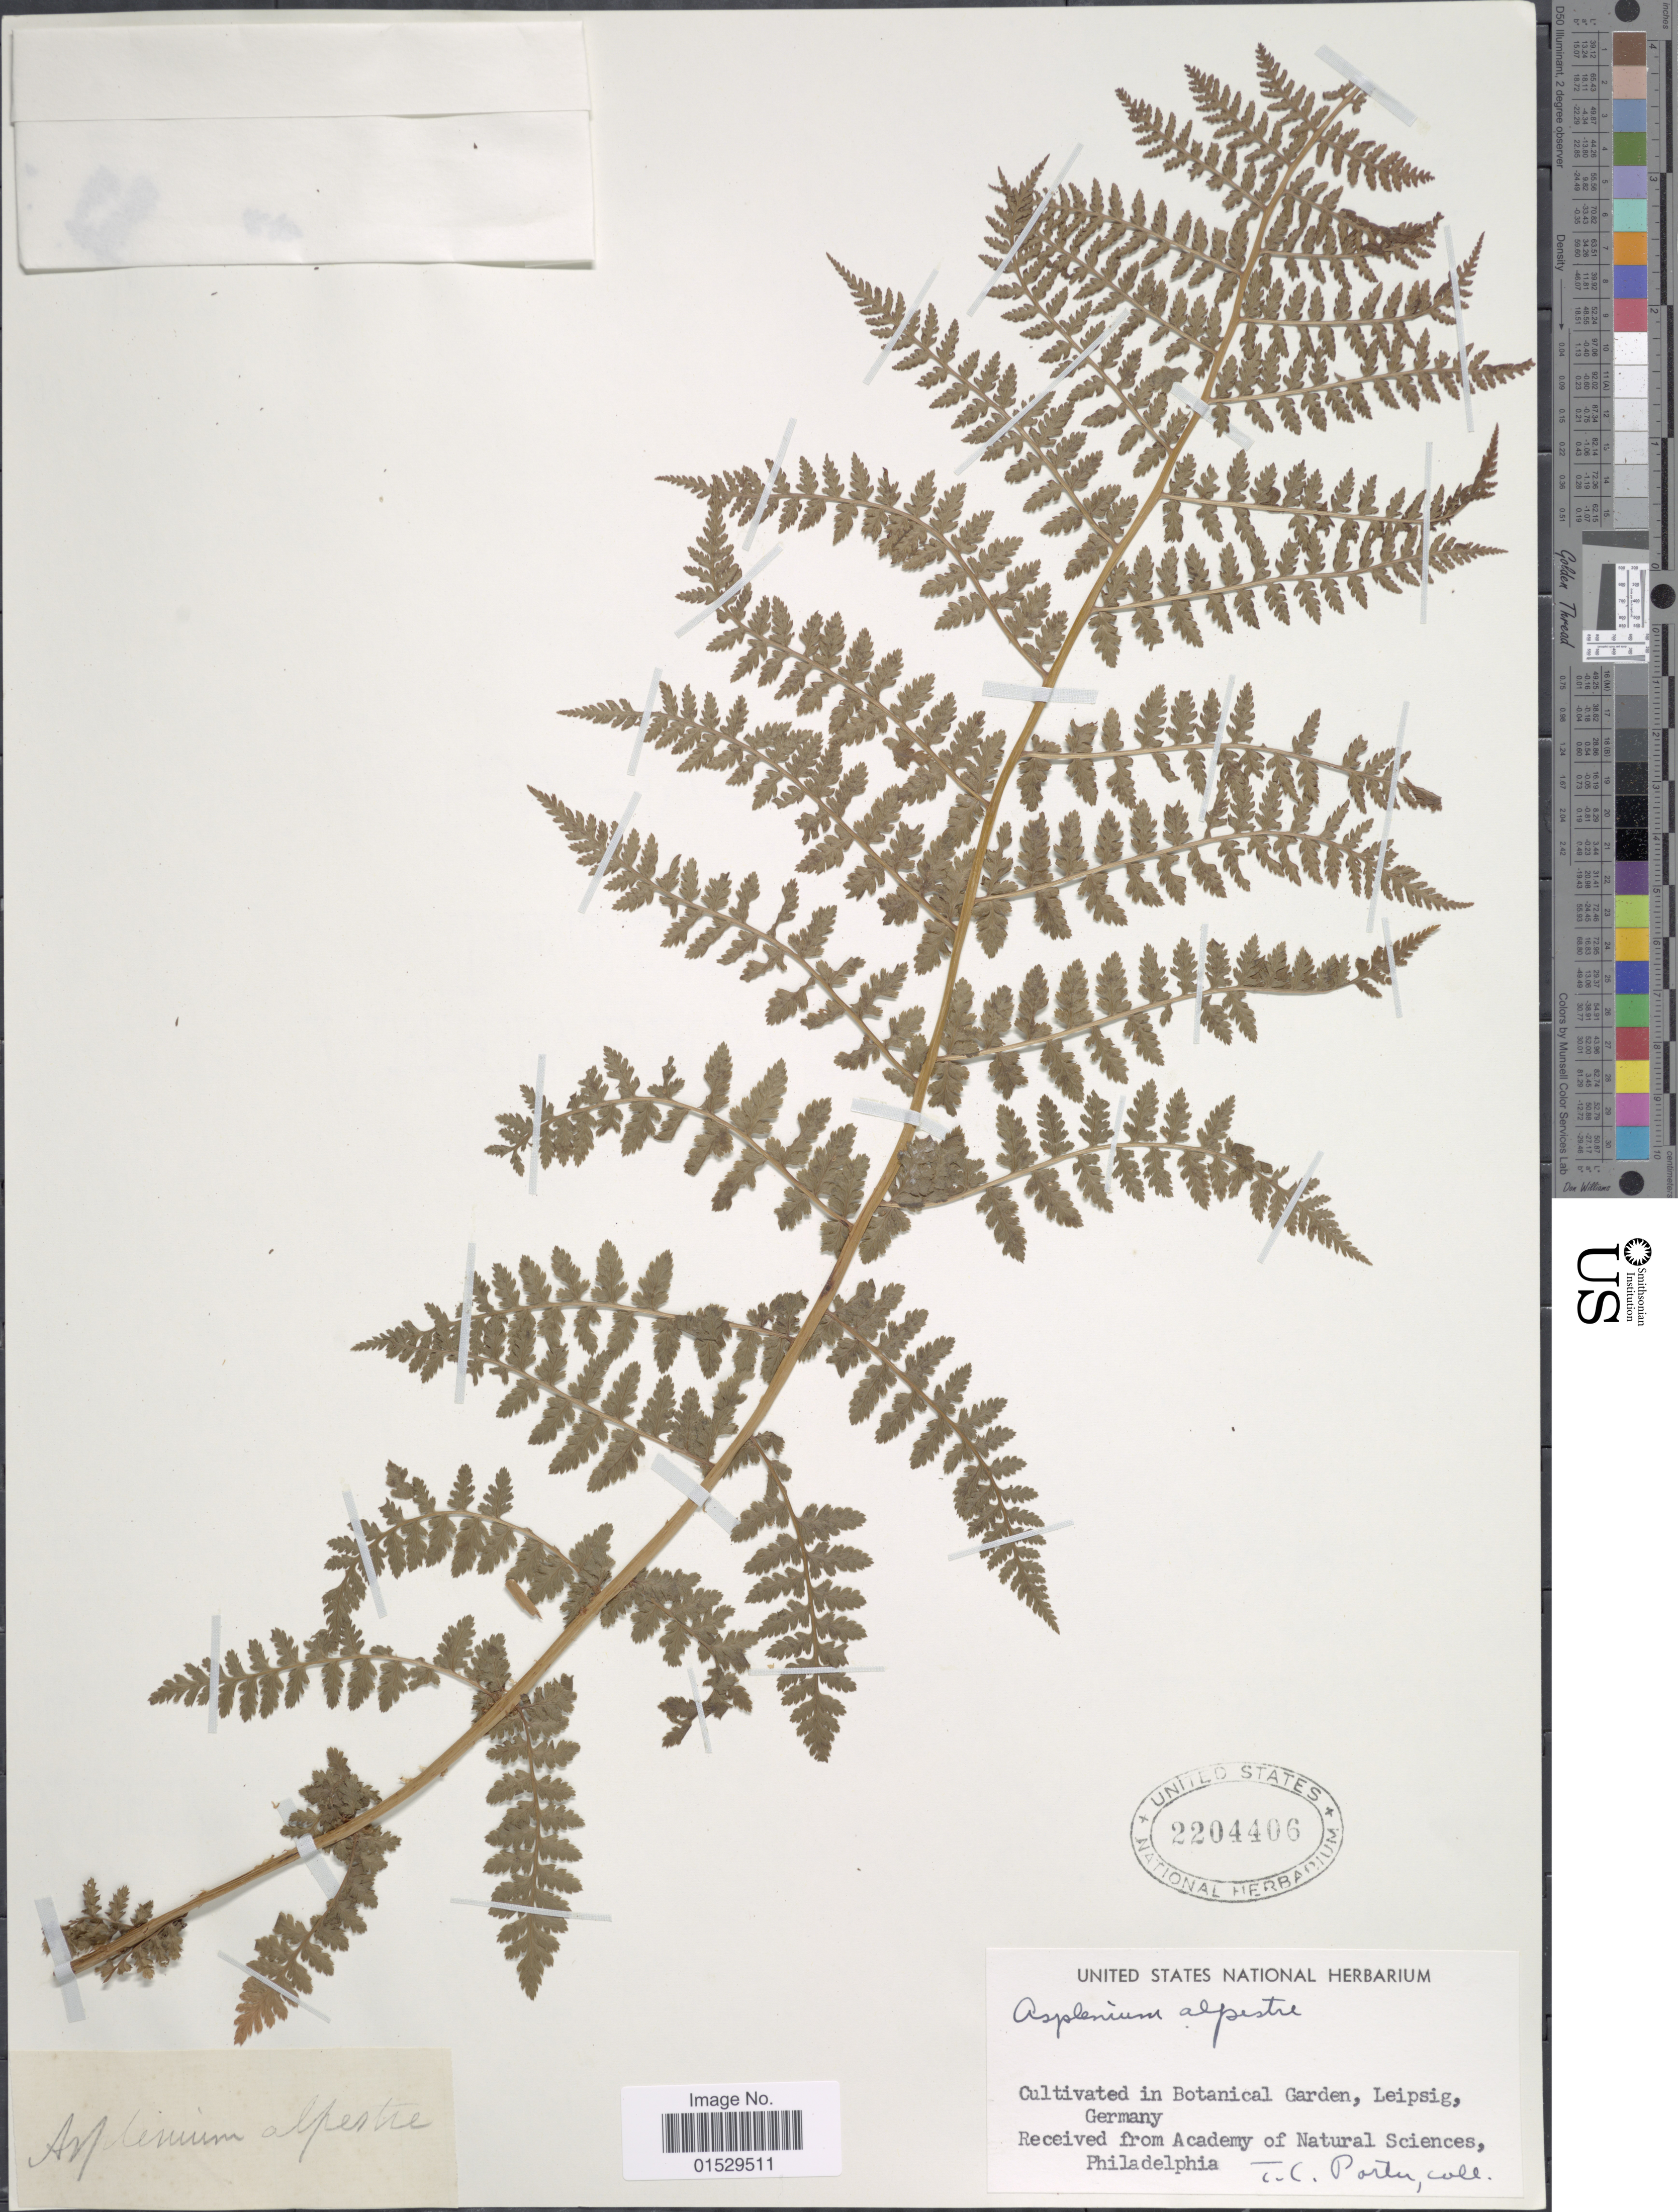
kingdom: Plantae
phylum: Tracheophyta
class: Polypodiopsida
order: Polypodiales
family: Athyriaceae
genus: Athyrium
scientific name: Athyrium alpestre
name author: (Hoppe) Rylands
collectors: T. C. Porter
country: Germany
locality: Botanical Garden, Leipsig, Germany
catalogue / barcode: US 2204406